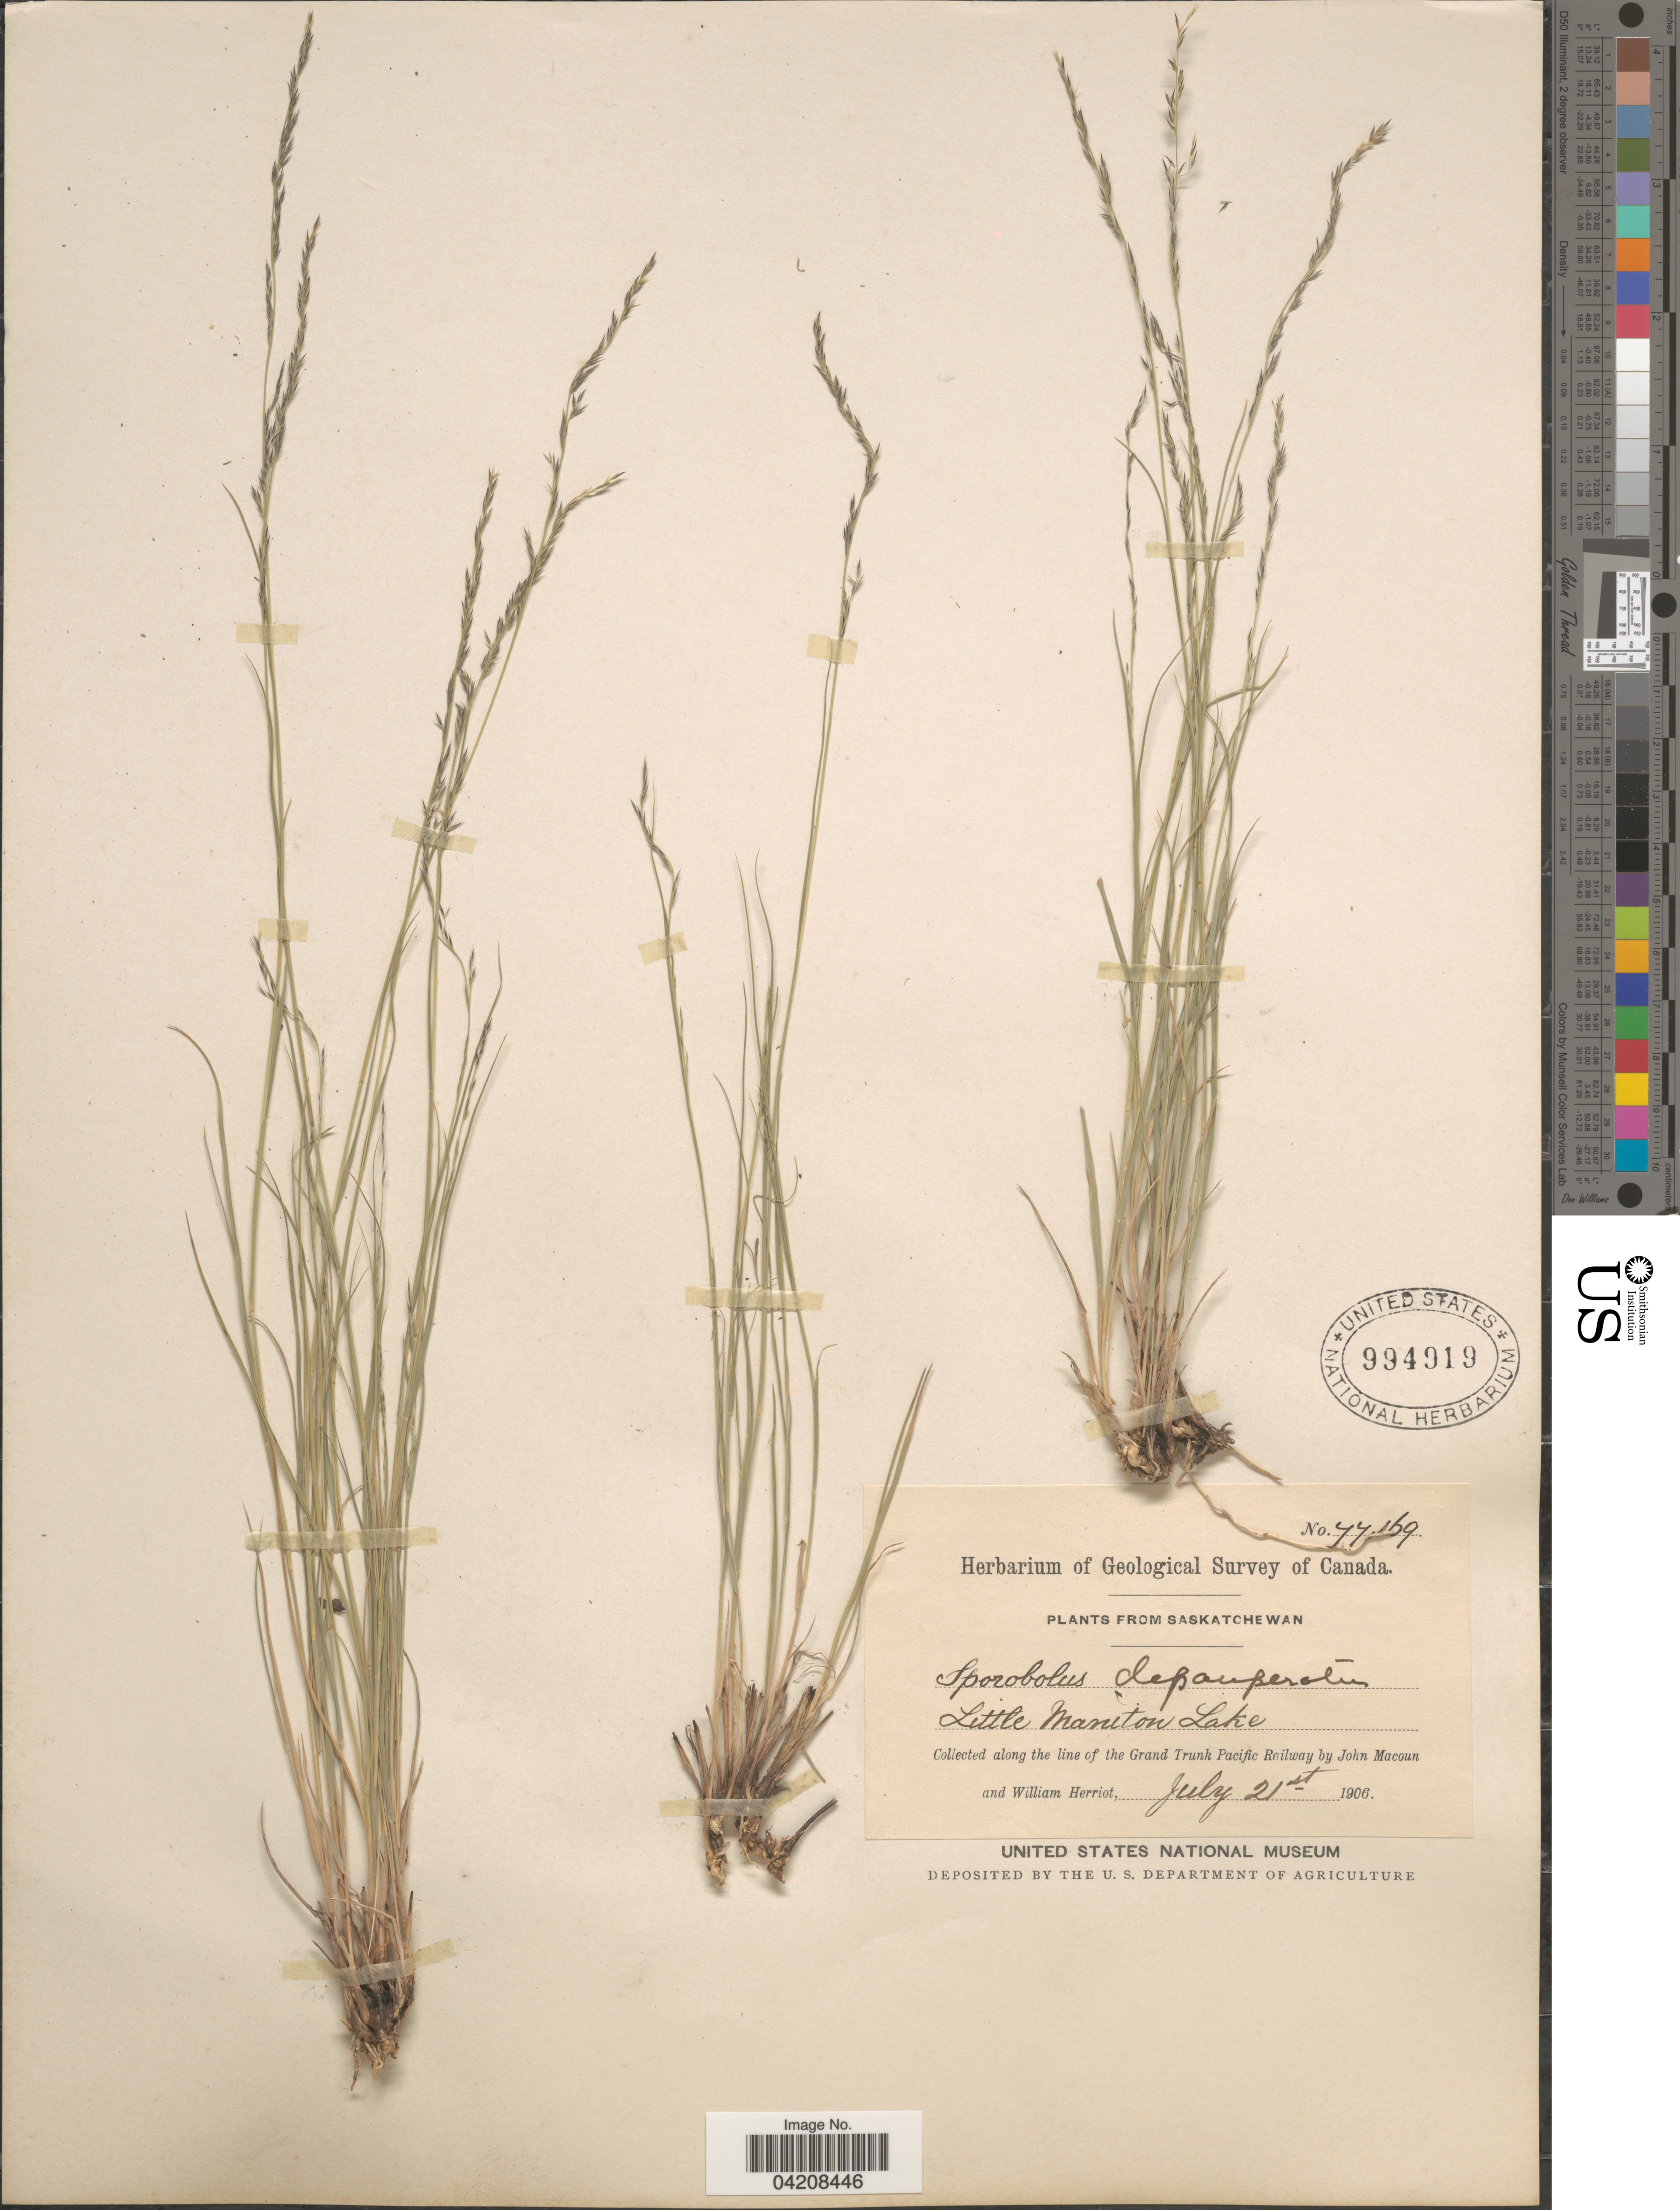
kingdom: Plantae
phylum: Tracheophyta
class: Liliopsida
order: Poales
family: Poaceae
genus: Muhlenbergia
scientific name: Muhlenbergia cuspidata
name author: (Torr. ex Hook.) Rydb.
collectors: J. Macoun & W. Herriot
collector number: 77169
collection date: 1906-07-21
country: Canada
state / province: Saskatchewan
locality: Geological Survey of Canada. Little Manitou Lake. Collected along the line of the Grand Trunk Pacific Railway.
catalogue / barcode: US 994919